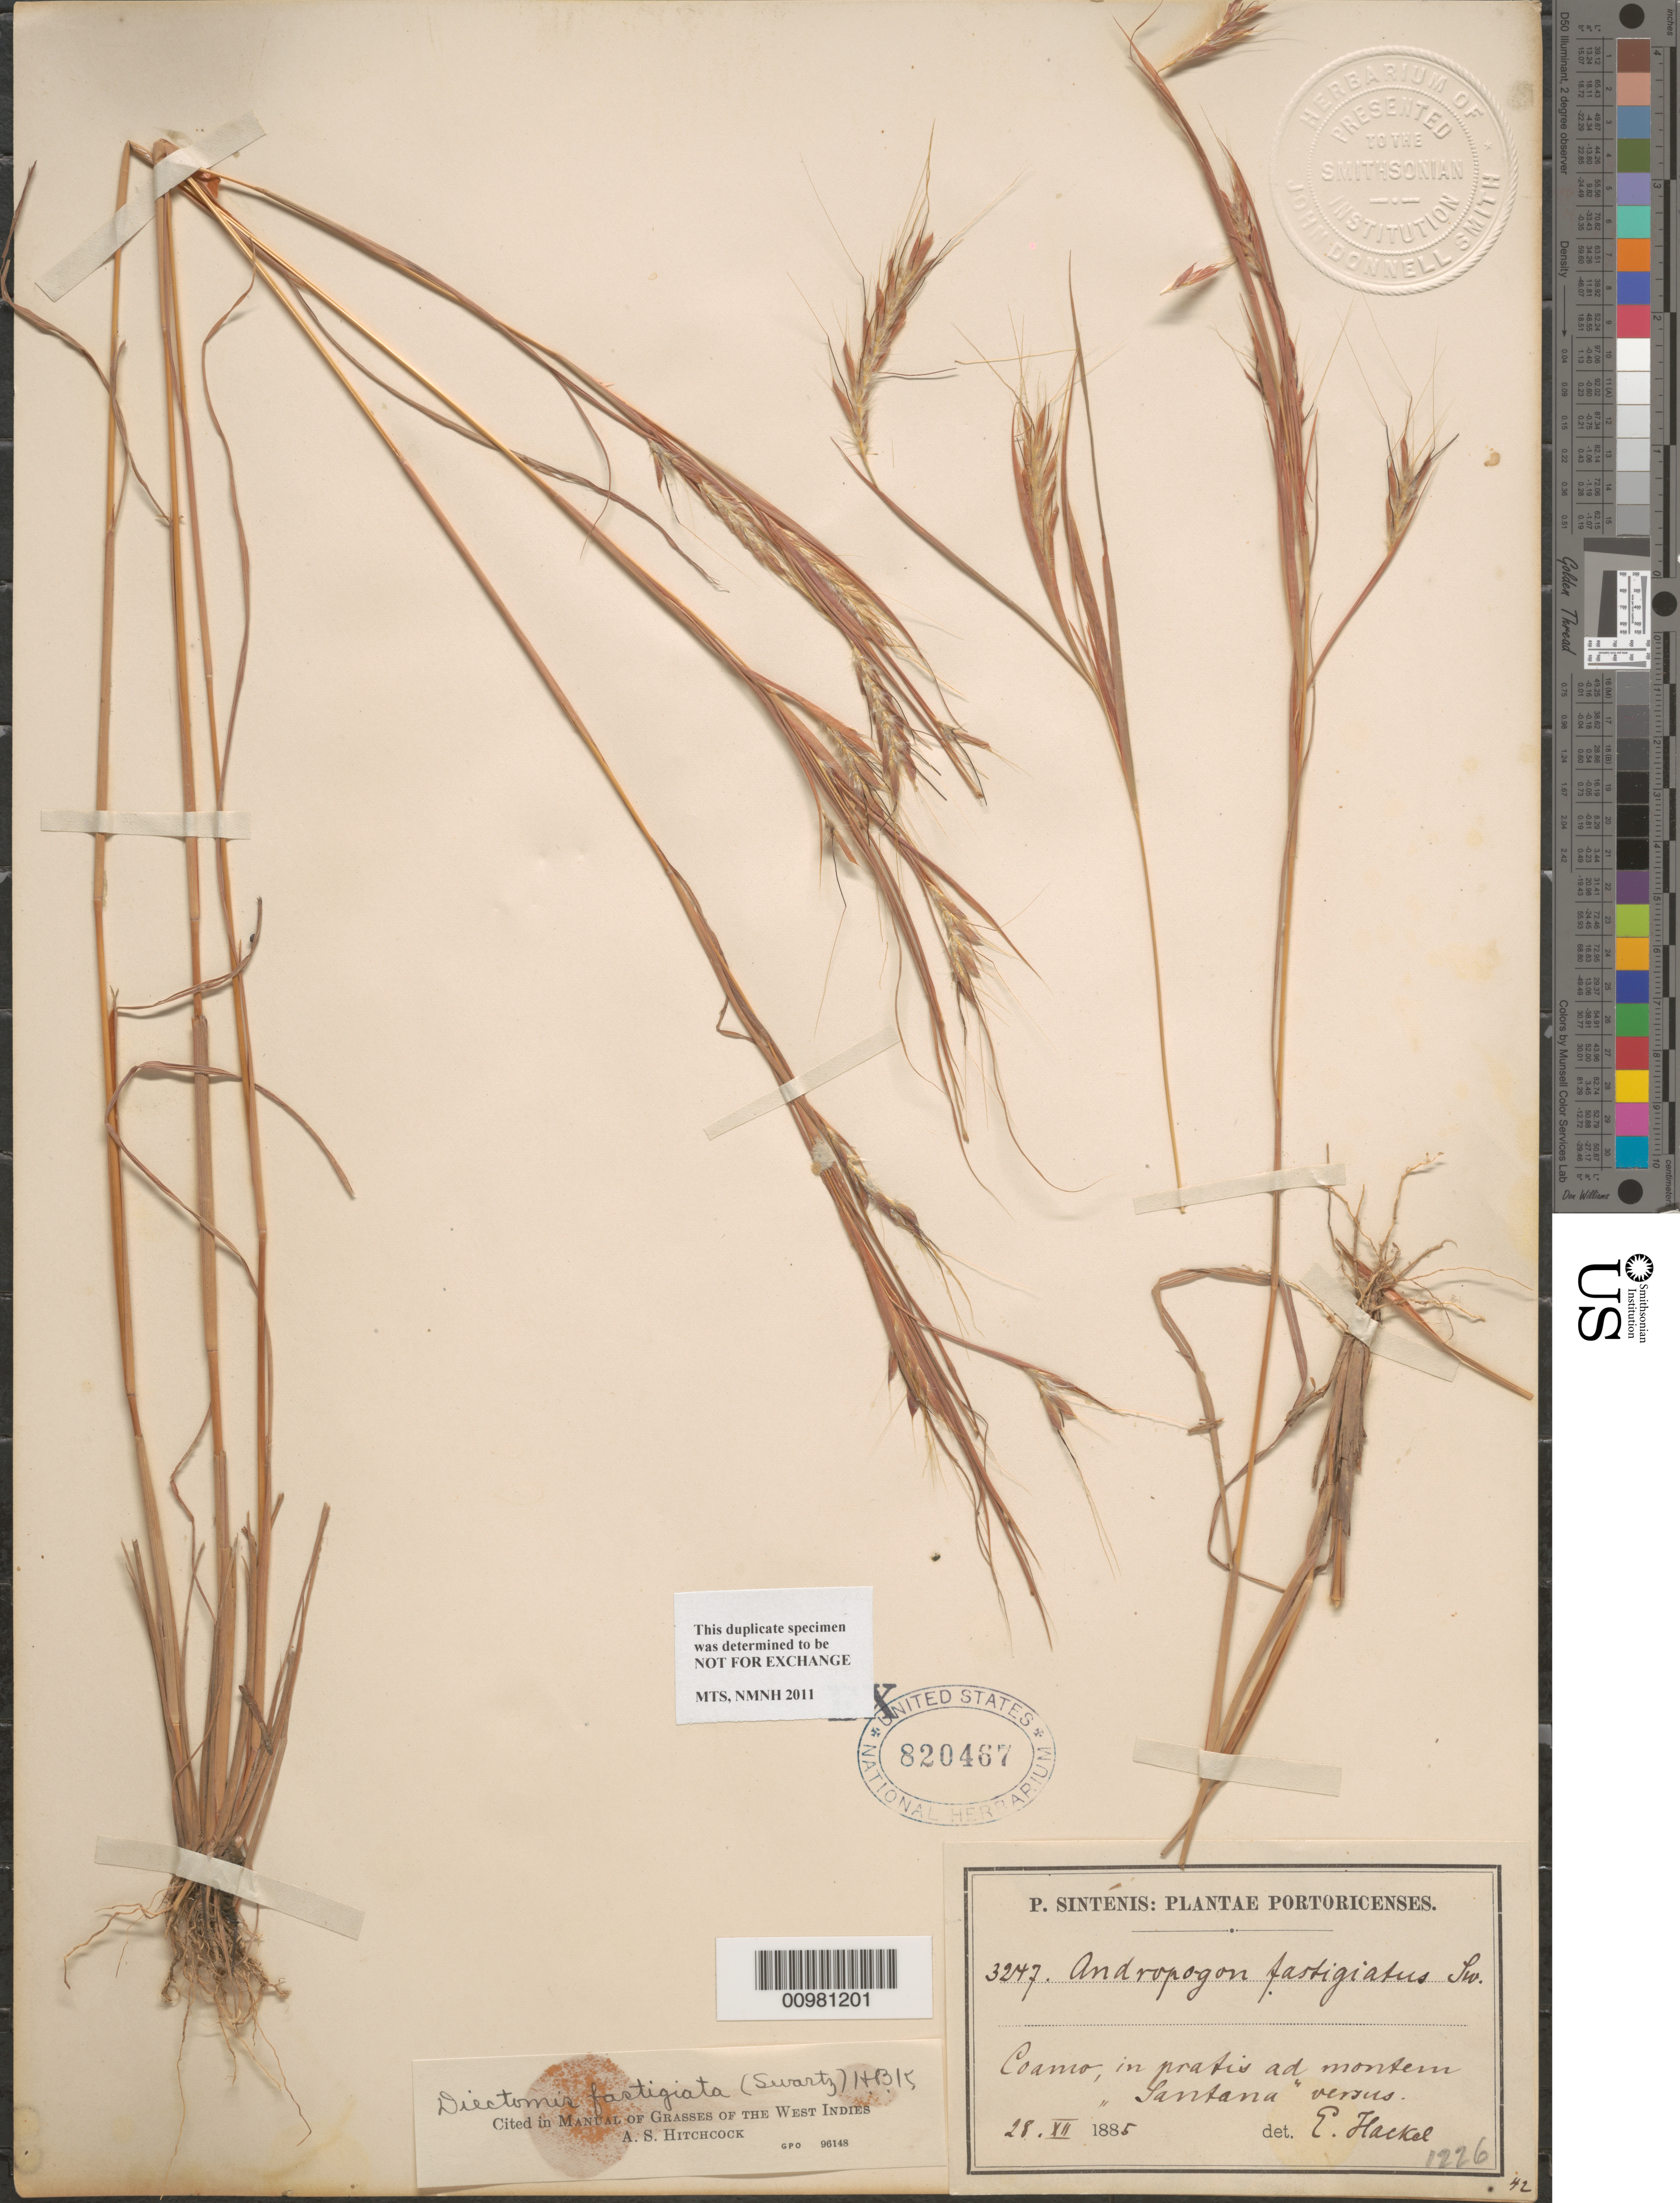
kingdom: Plantae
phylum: Tracheophyta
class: Liliopsida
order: Poales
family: Poaceae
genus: Andropogon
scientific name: Andropogon fastigiatus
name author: Sw.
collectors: P. Sintenis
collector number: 3247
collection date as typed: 28 Dec 1885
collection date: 1885-12-28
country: Puerto Rico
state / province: Coamo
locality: Prope Coamo in pratis ad montem "Santana" versus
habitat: In pratis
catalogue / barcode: US 820467